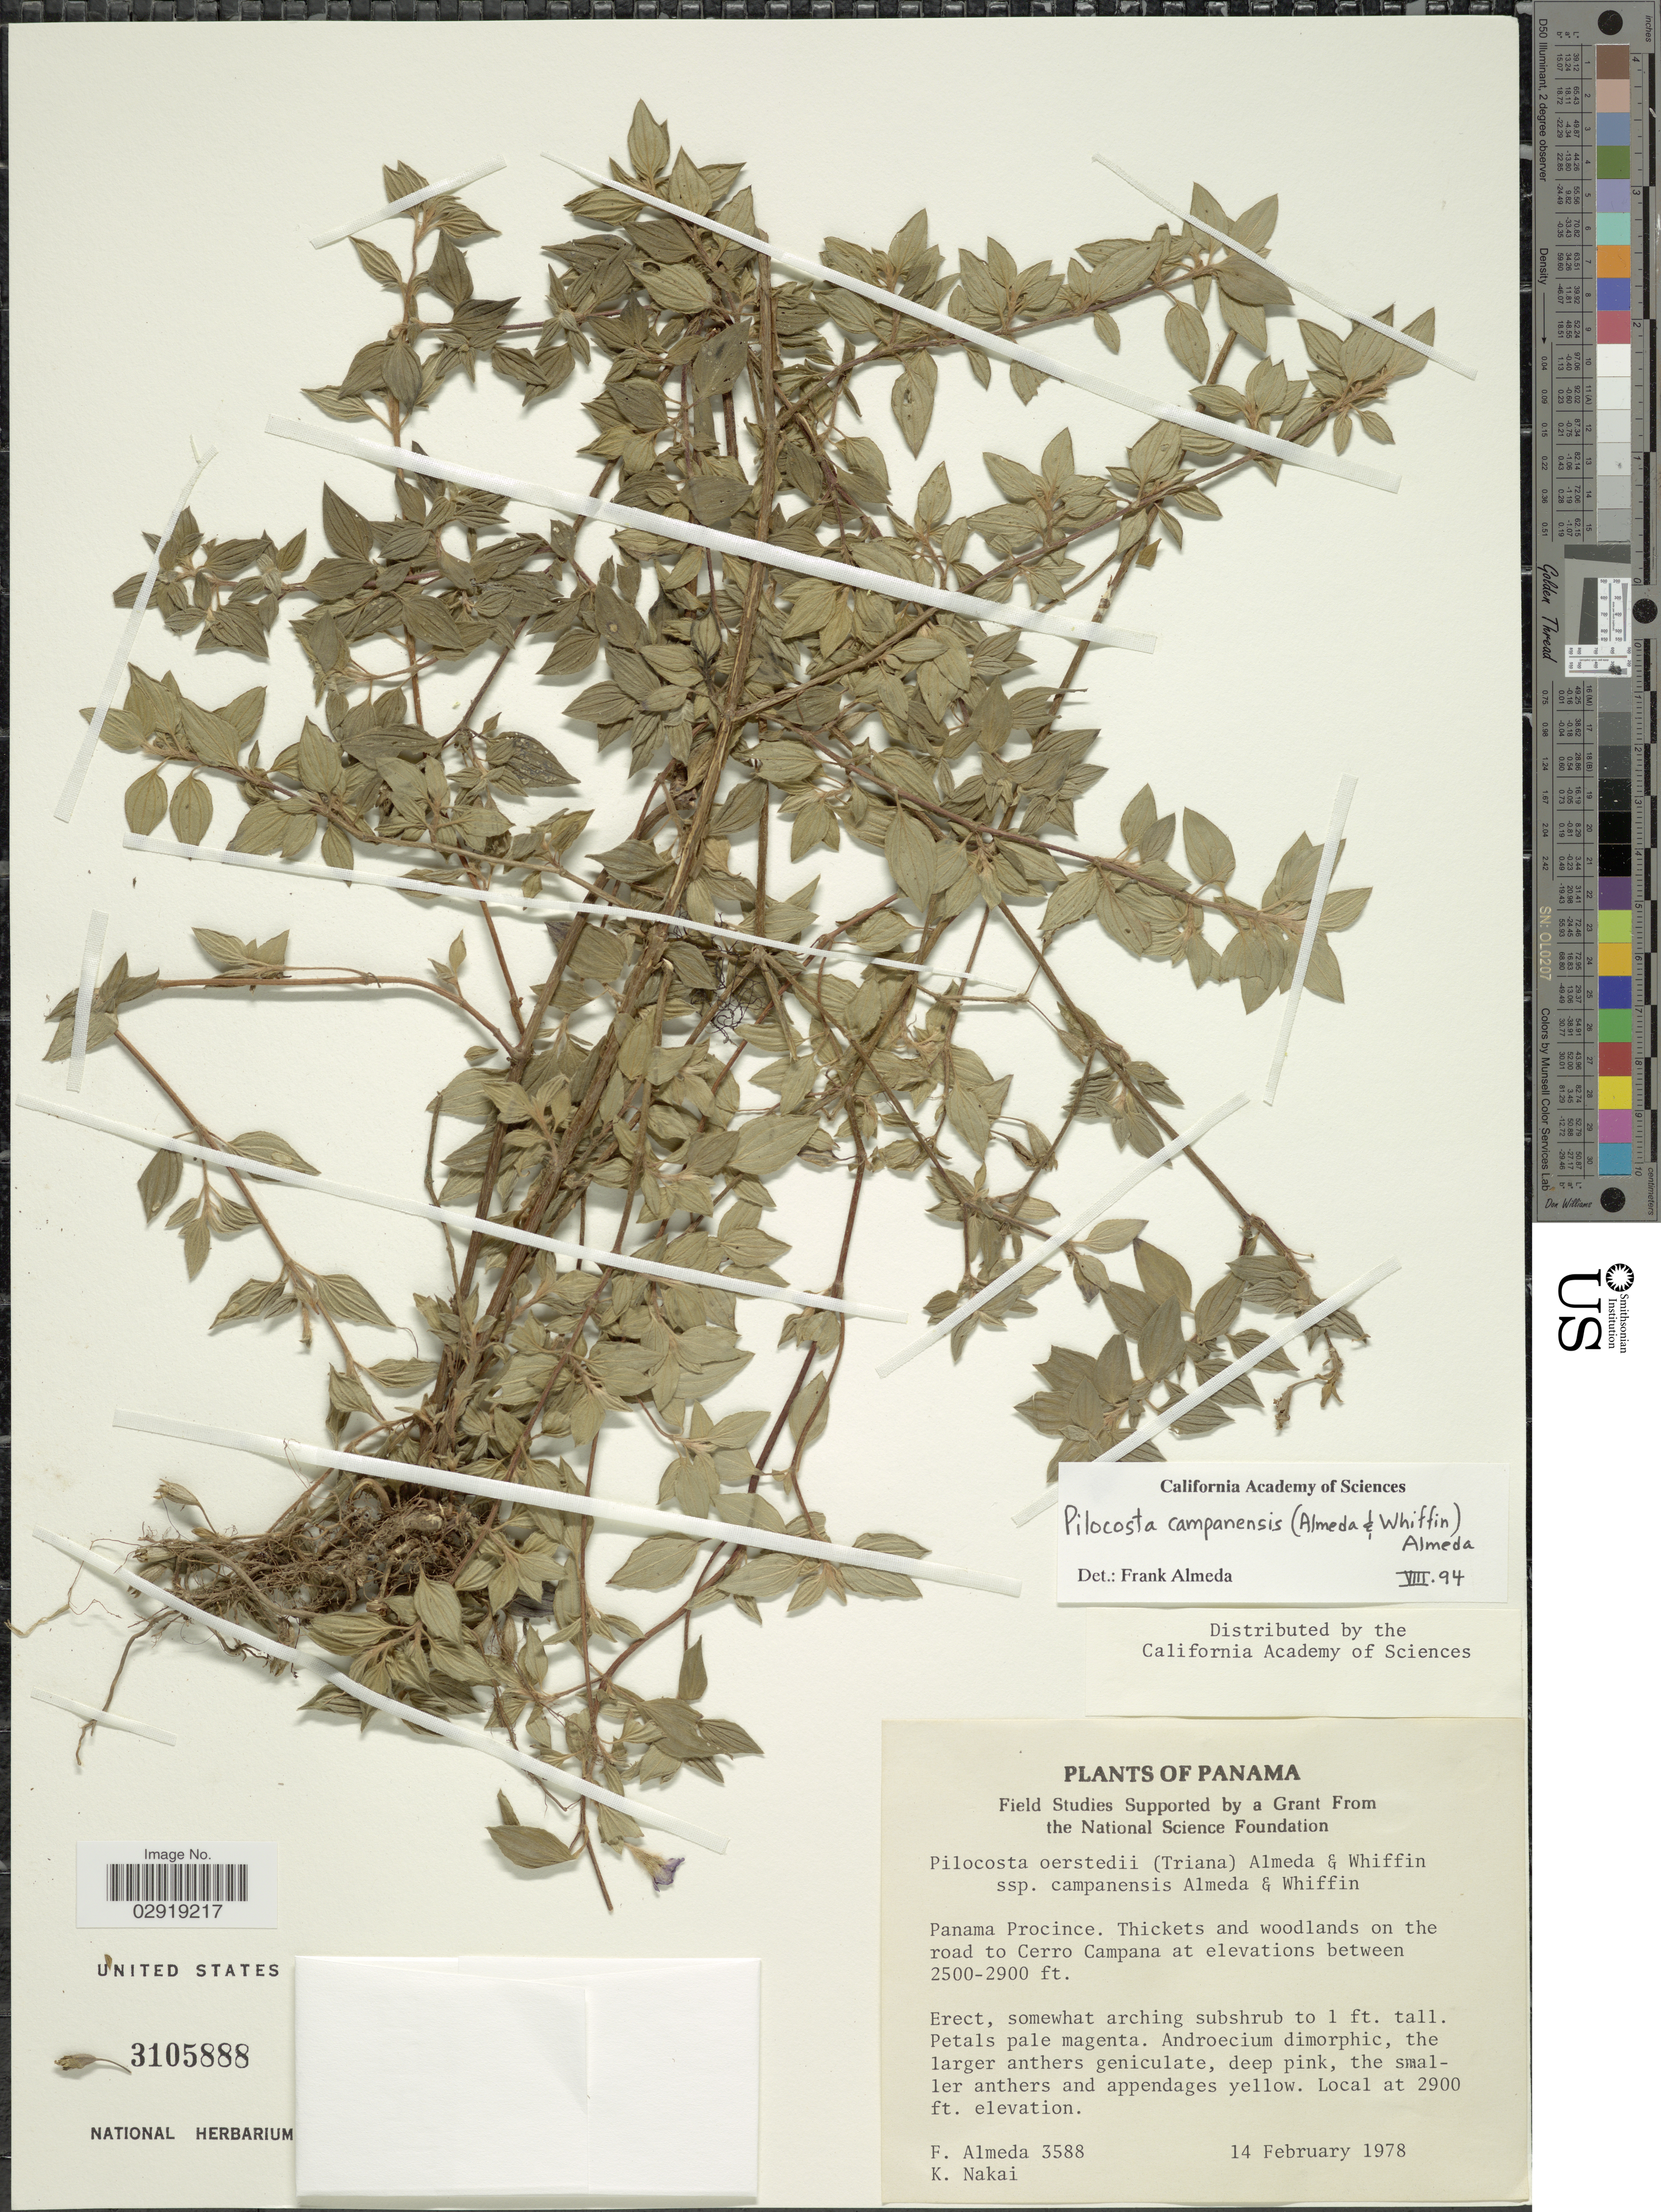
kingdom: Plantae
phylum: Tracheophyta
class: Magnoliopsida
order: Myrtales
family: Melastomataceae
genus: Pilocosta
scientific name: Pilocosta campanensis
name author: (Almeda &) Almeda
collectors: F. Almeda & K. M. Nakai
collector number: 3588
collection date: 1978-02-14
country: Panama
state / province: Panamá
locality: Thickets and woodlands on the road to Cerro Campana.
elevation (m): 762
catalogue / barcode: US 3105888